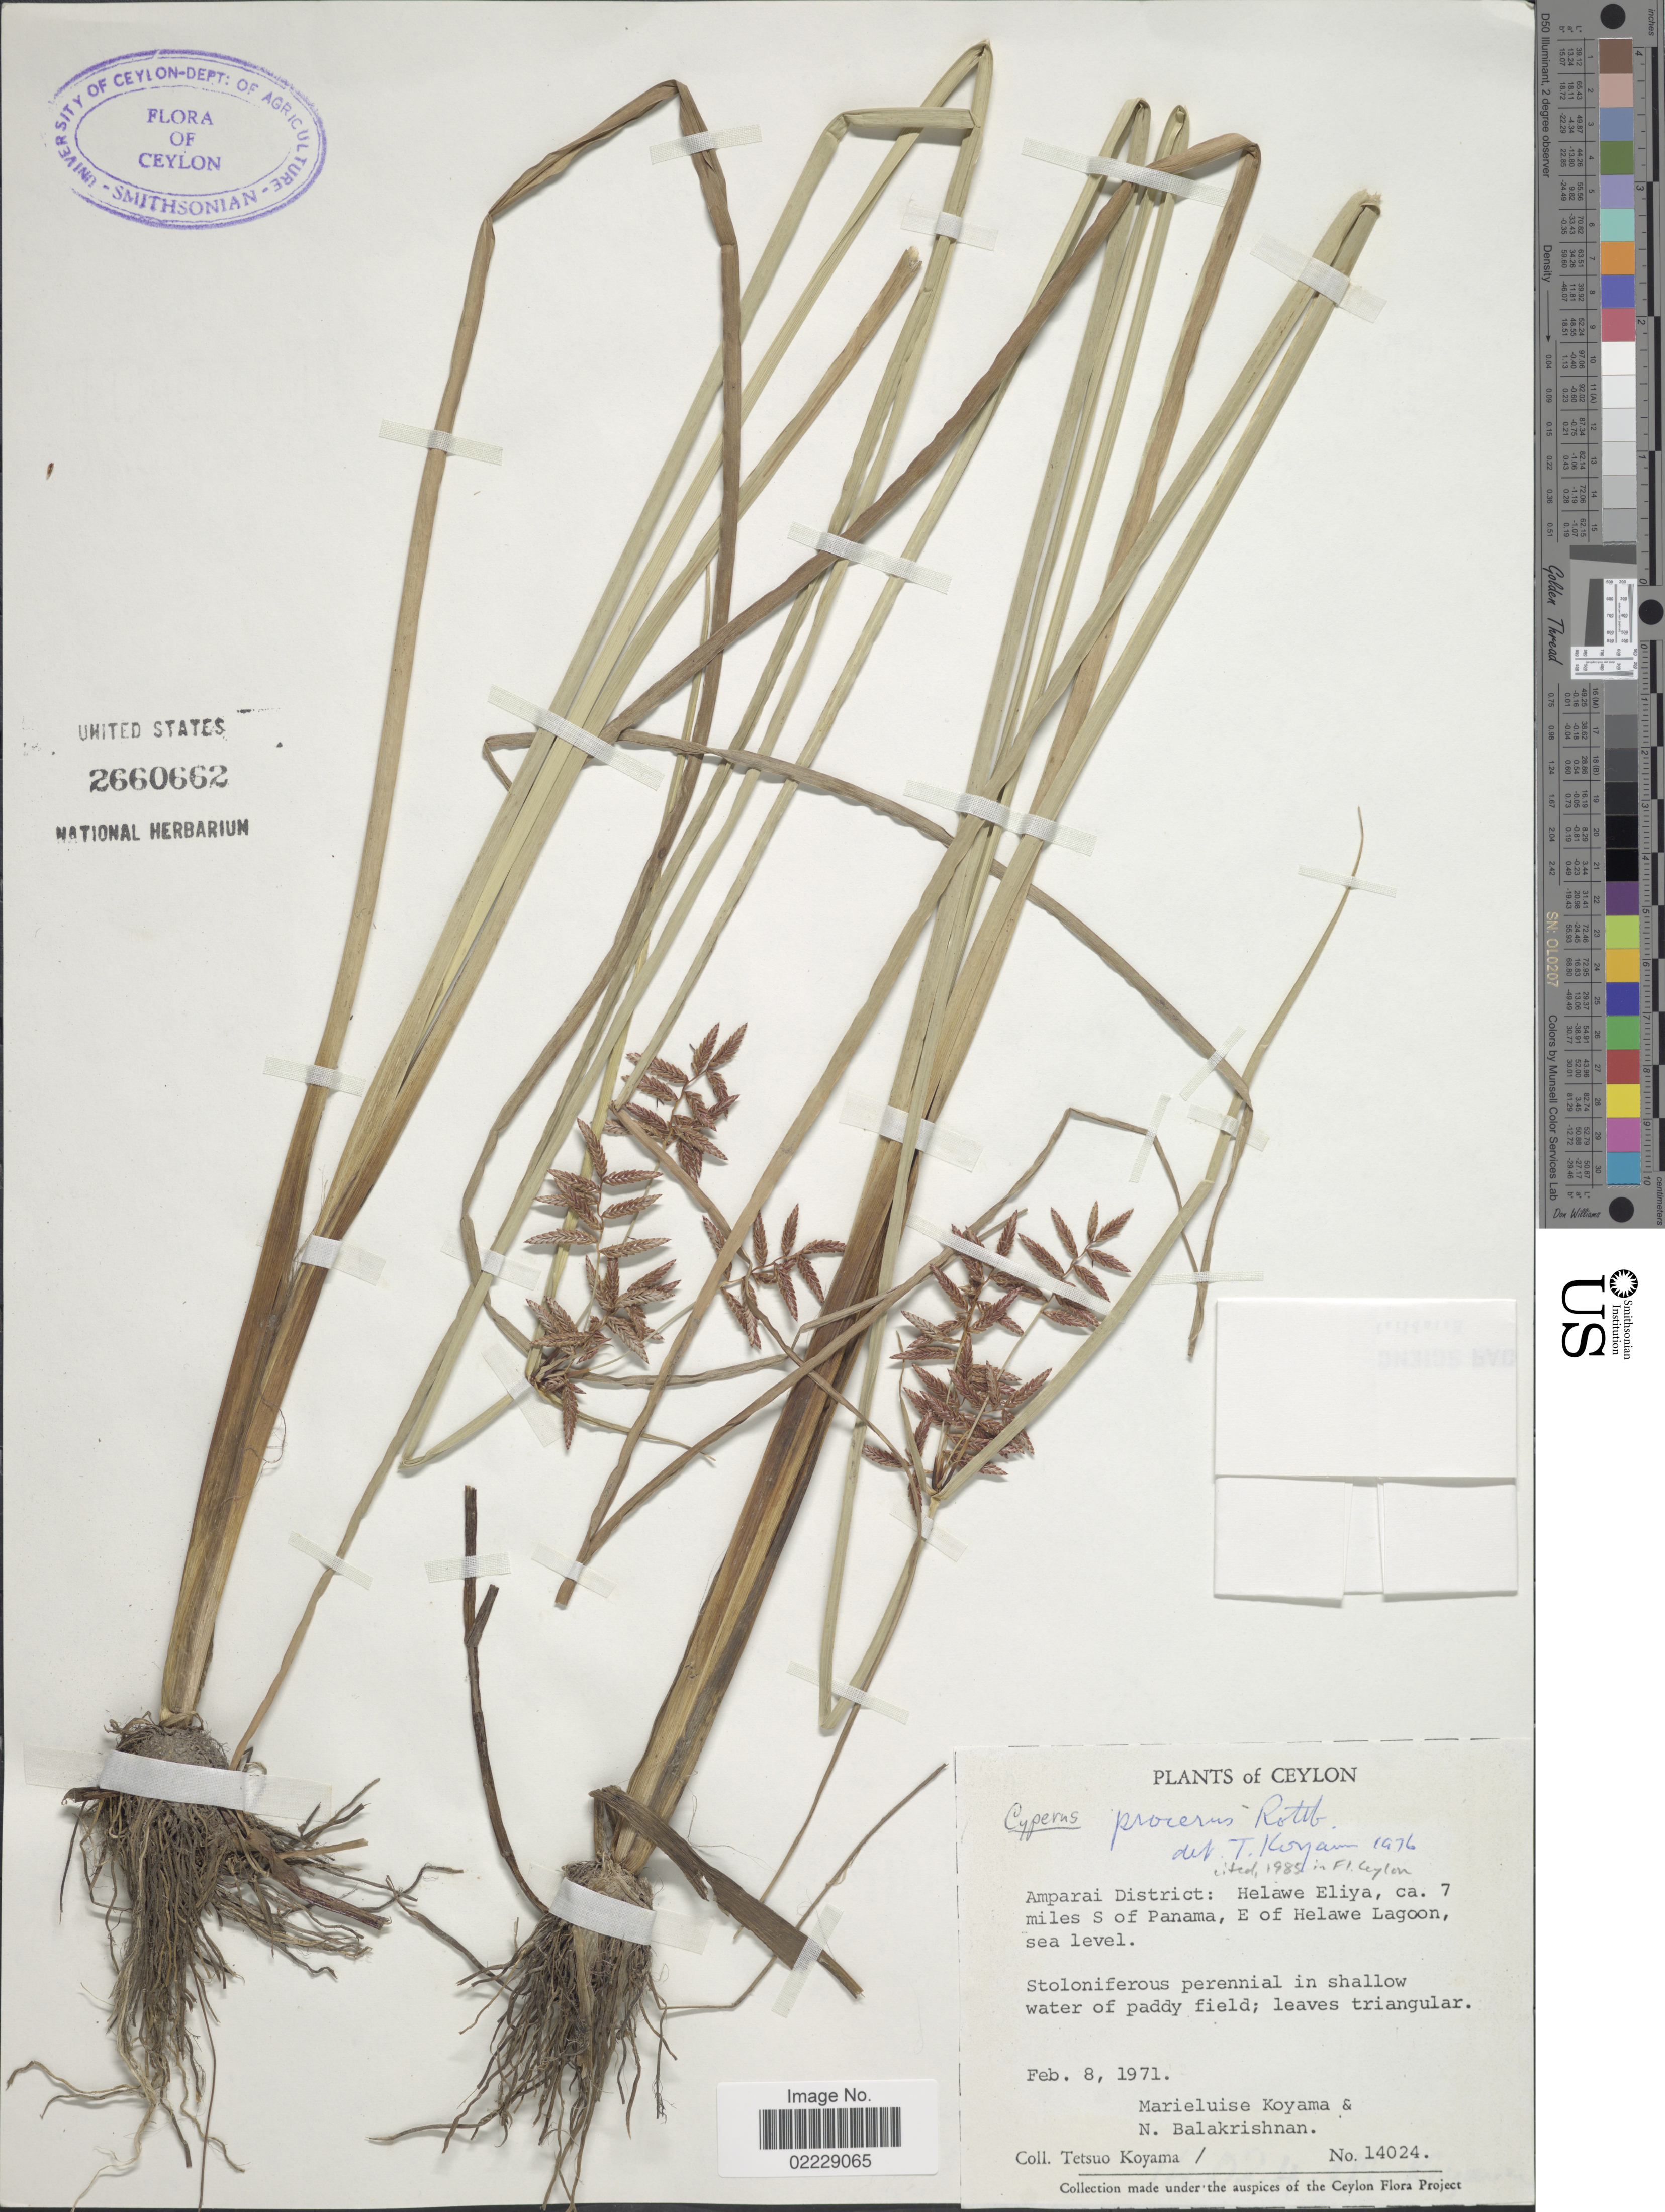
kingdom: Plantae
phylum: Tracheophyta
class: Liliopsida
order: Poales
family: Cyperaceae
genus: Cyperus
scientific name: Cyperus procerus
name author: Rottb.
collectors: T. Koyama, M. Koyama & N. Balakrishnan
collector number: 14024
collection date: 1971-02-08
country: Sri Lanka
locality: Ceylon. Amparai District: Helawe Eliya, ca. 7 miles S of Panama, E of Helawe Lagoon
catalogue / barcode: US 2660662